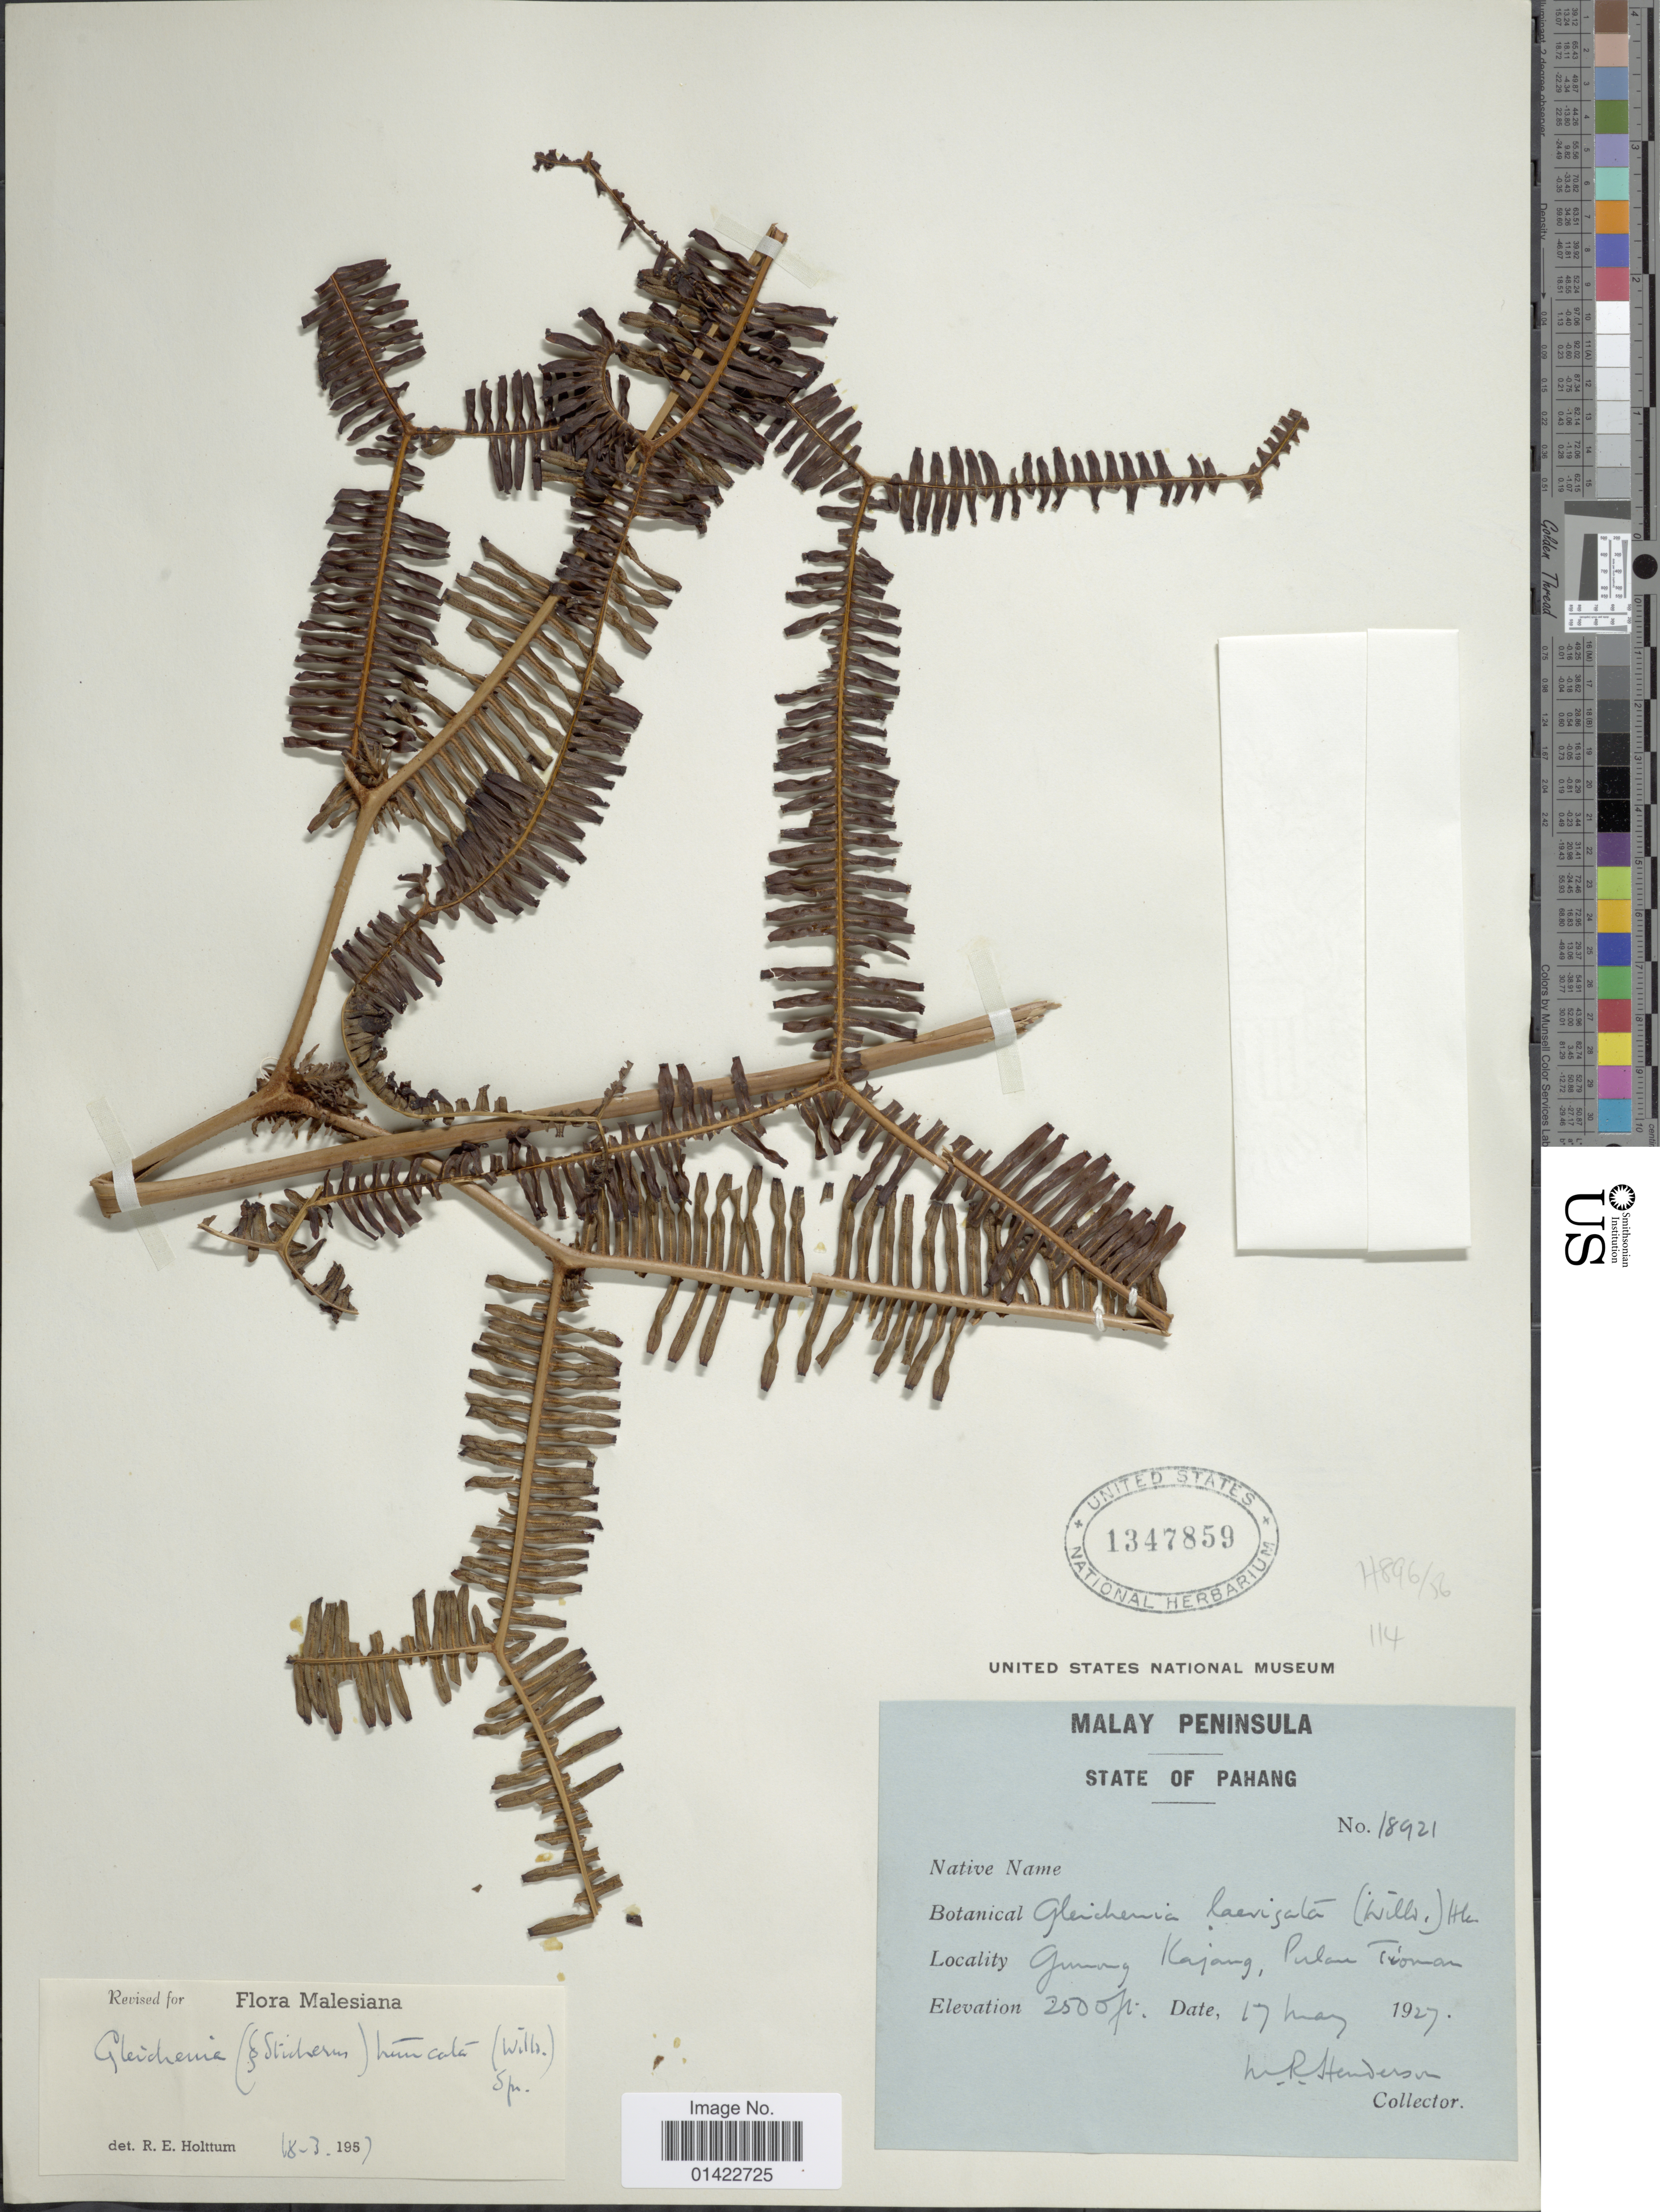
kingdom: Plantae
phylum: Tracheophyta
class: Polypodiopsida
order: Gleicheniales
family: Gleicheniaceae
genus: Sticherus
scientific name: Sticherus truncatus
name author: (Willd.) Nakai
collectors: M. Henderson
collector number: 18921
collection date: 1927-05-17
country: Malaysia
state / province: Pahang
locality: Malay Peninsula. Gunong Kajang, Pulan Tioman. [interpreted]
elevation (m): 762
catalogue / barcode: US 1347859